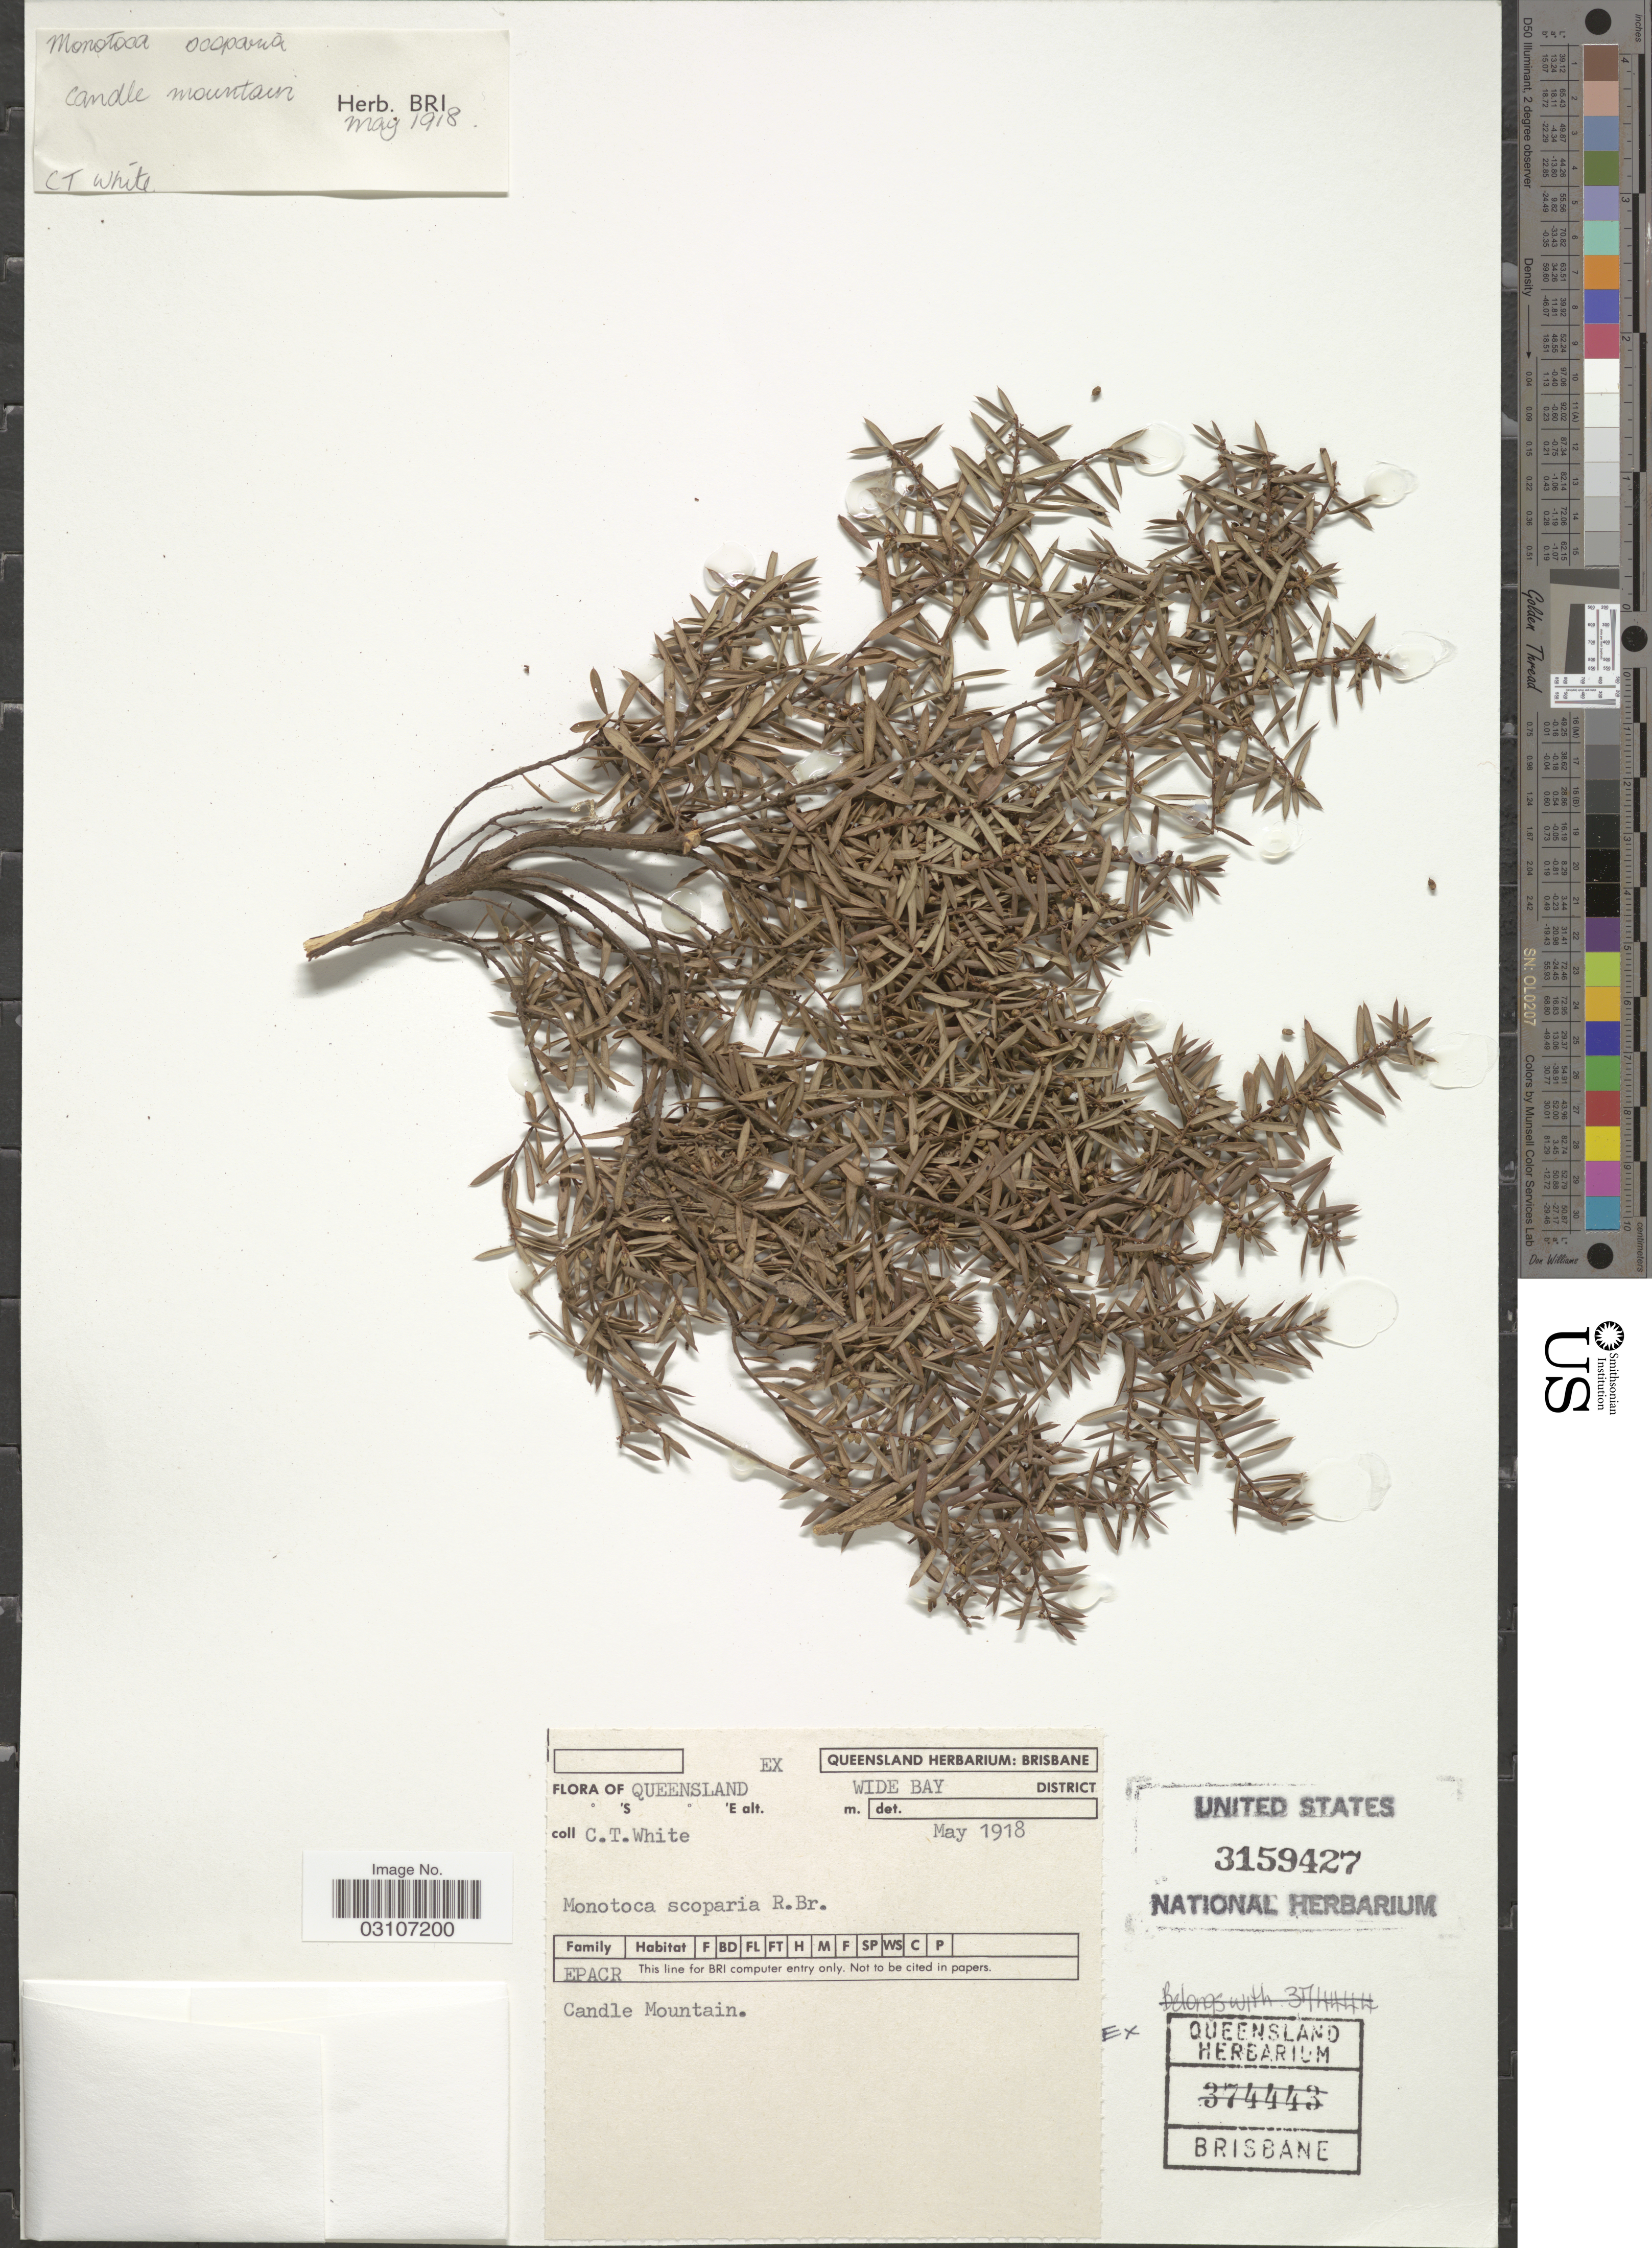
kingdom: Plantae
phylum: Tracheophyta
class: Magnoliopsida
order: Ericales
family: Ericaceae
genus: Monotoca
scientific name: Monotoca scoparia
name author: (Sm.) R. Br.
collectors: C. T. White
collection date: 1918-05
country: Australia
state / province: Queensland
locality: Wide Bay District. Candle Mountain.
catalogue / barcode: US 3159427